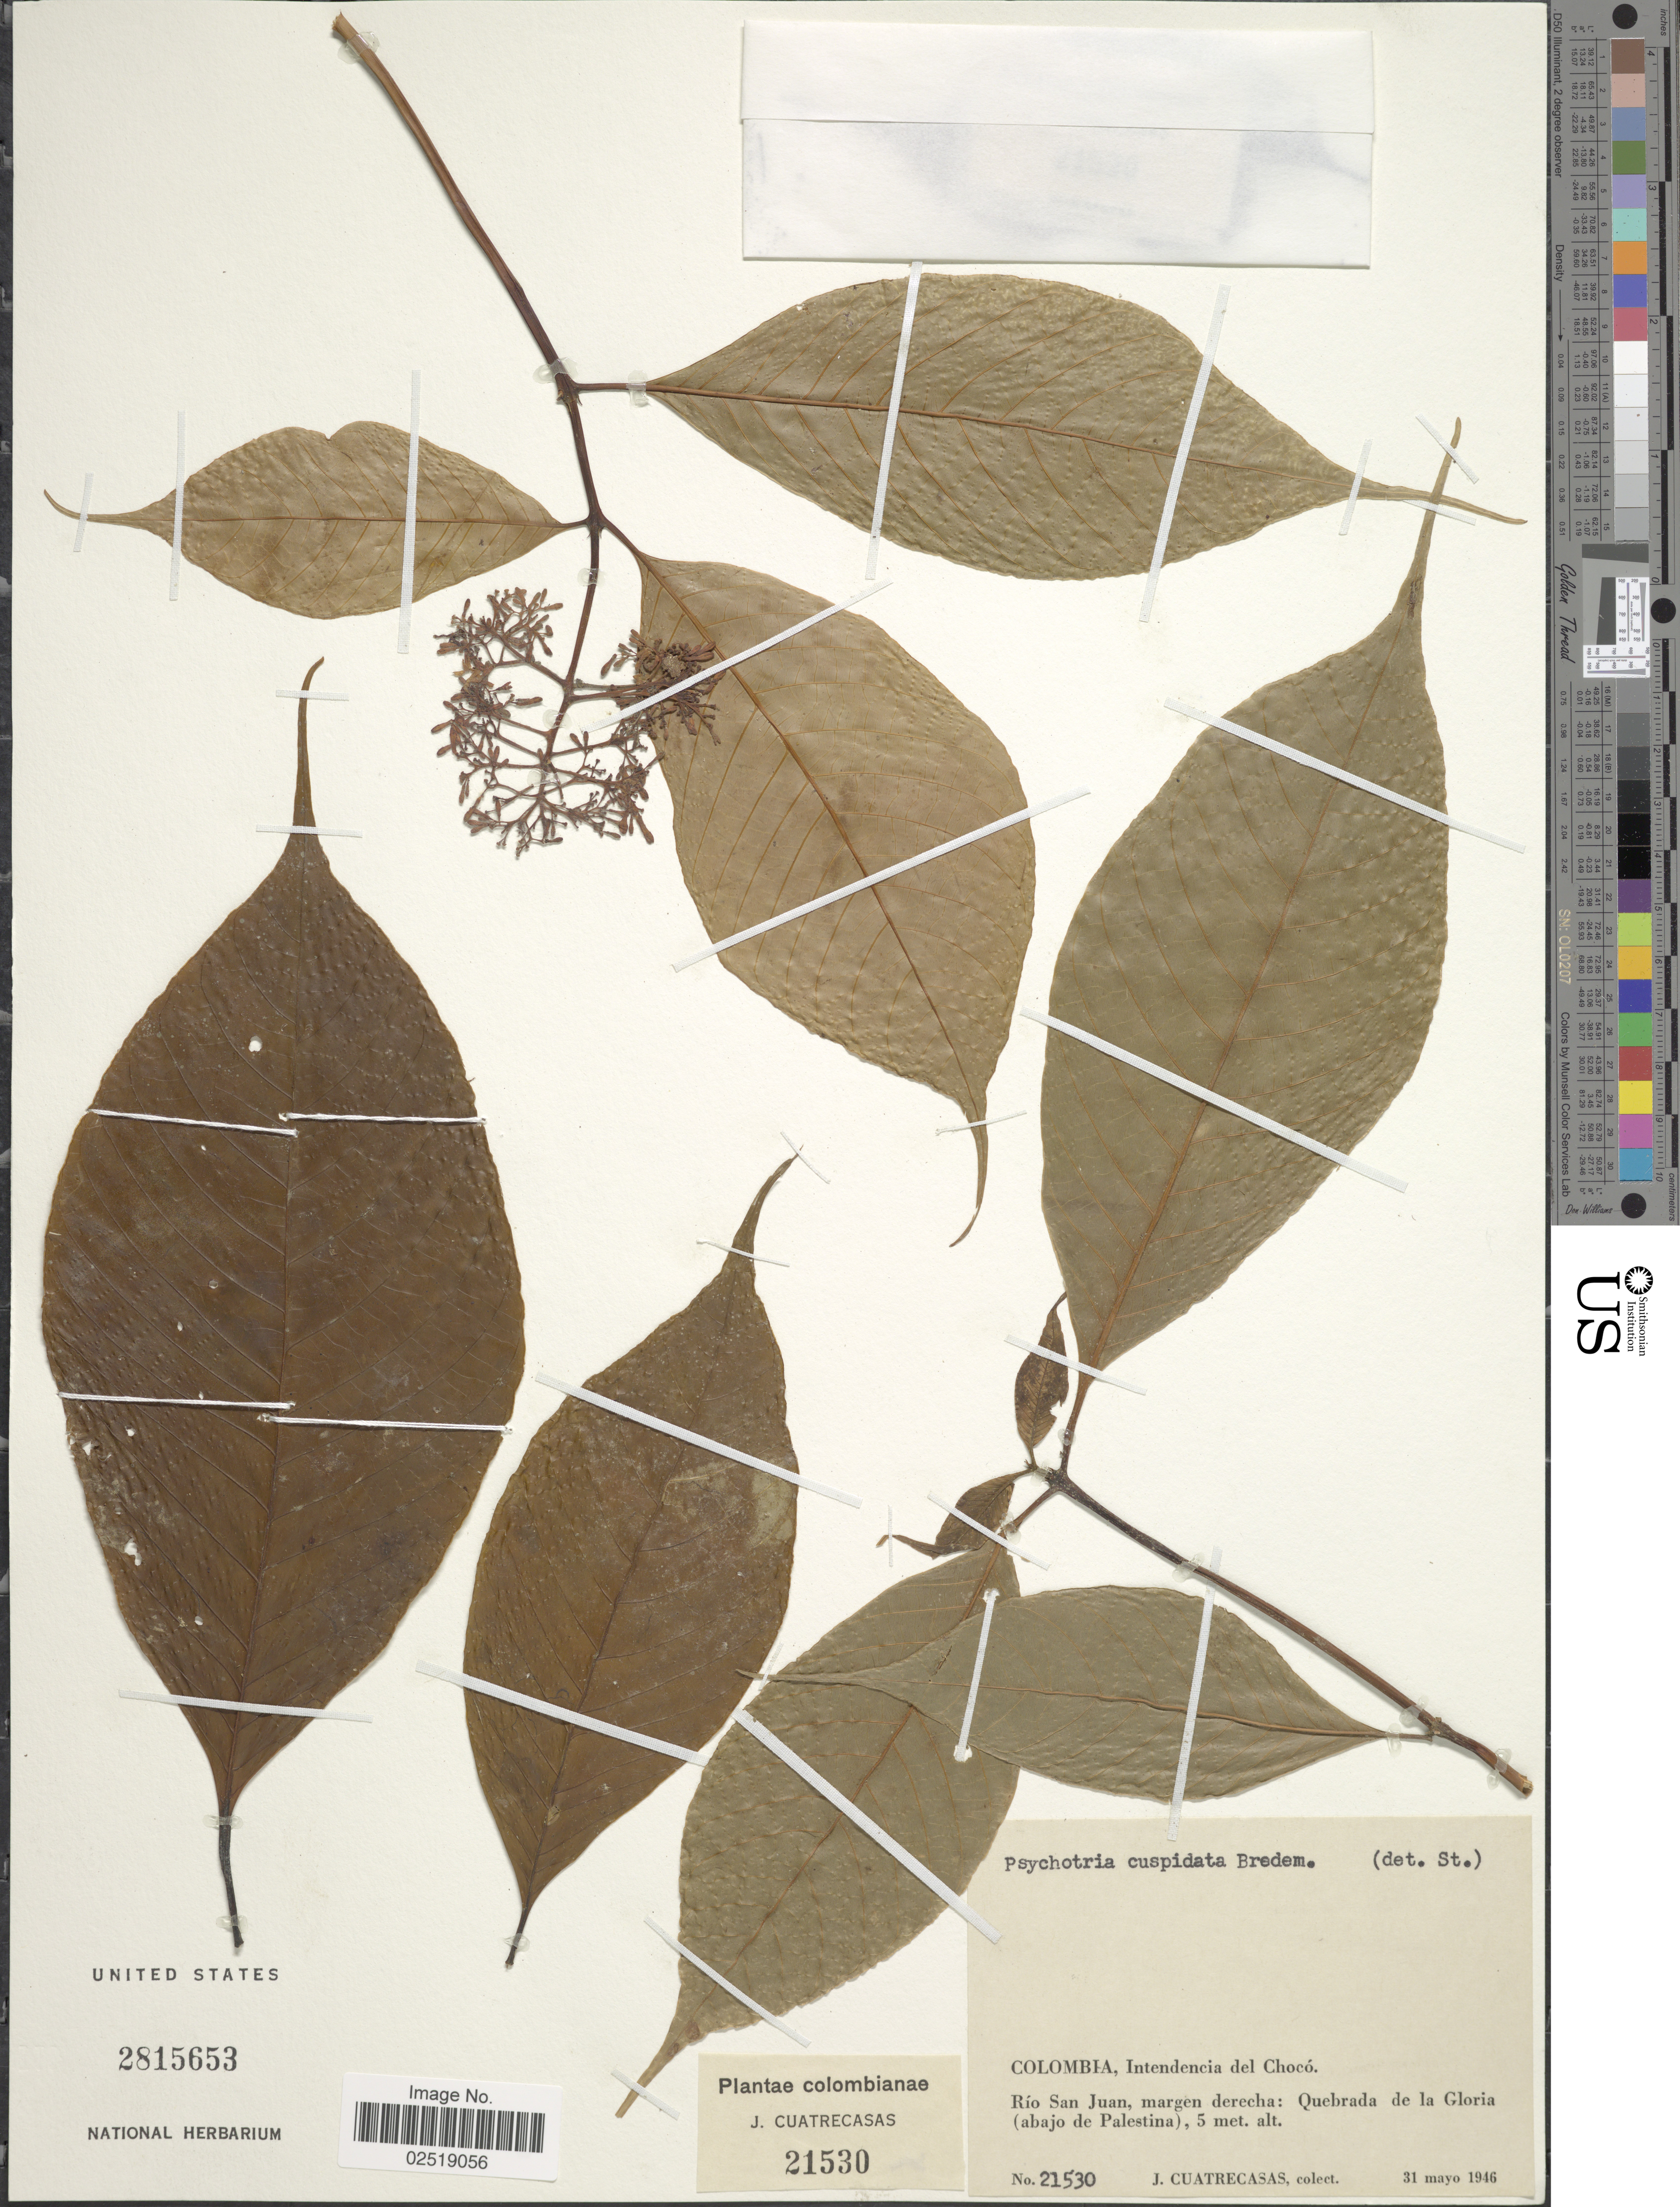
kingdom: Plantae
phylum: Tracheophyta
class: Magnoliopsida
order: Gentianales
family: Rubiaceae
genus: Psychotria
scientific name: Psychotria cuspidata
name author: Bredem. ex Schult.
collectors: J. Cuatrecasas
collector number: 21530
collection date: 1946-05-31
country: Colombia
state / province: Chocó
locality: Intendencia del Choco. Rio San Juan, margen derecha: Quebrada de la Gloria (abajo de Palestina)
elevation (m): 5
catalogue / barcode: US 2815653